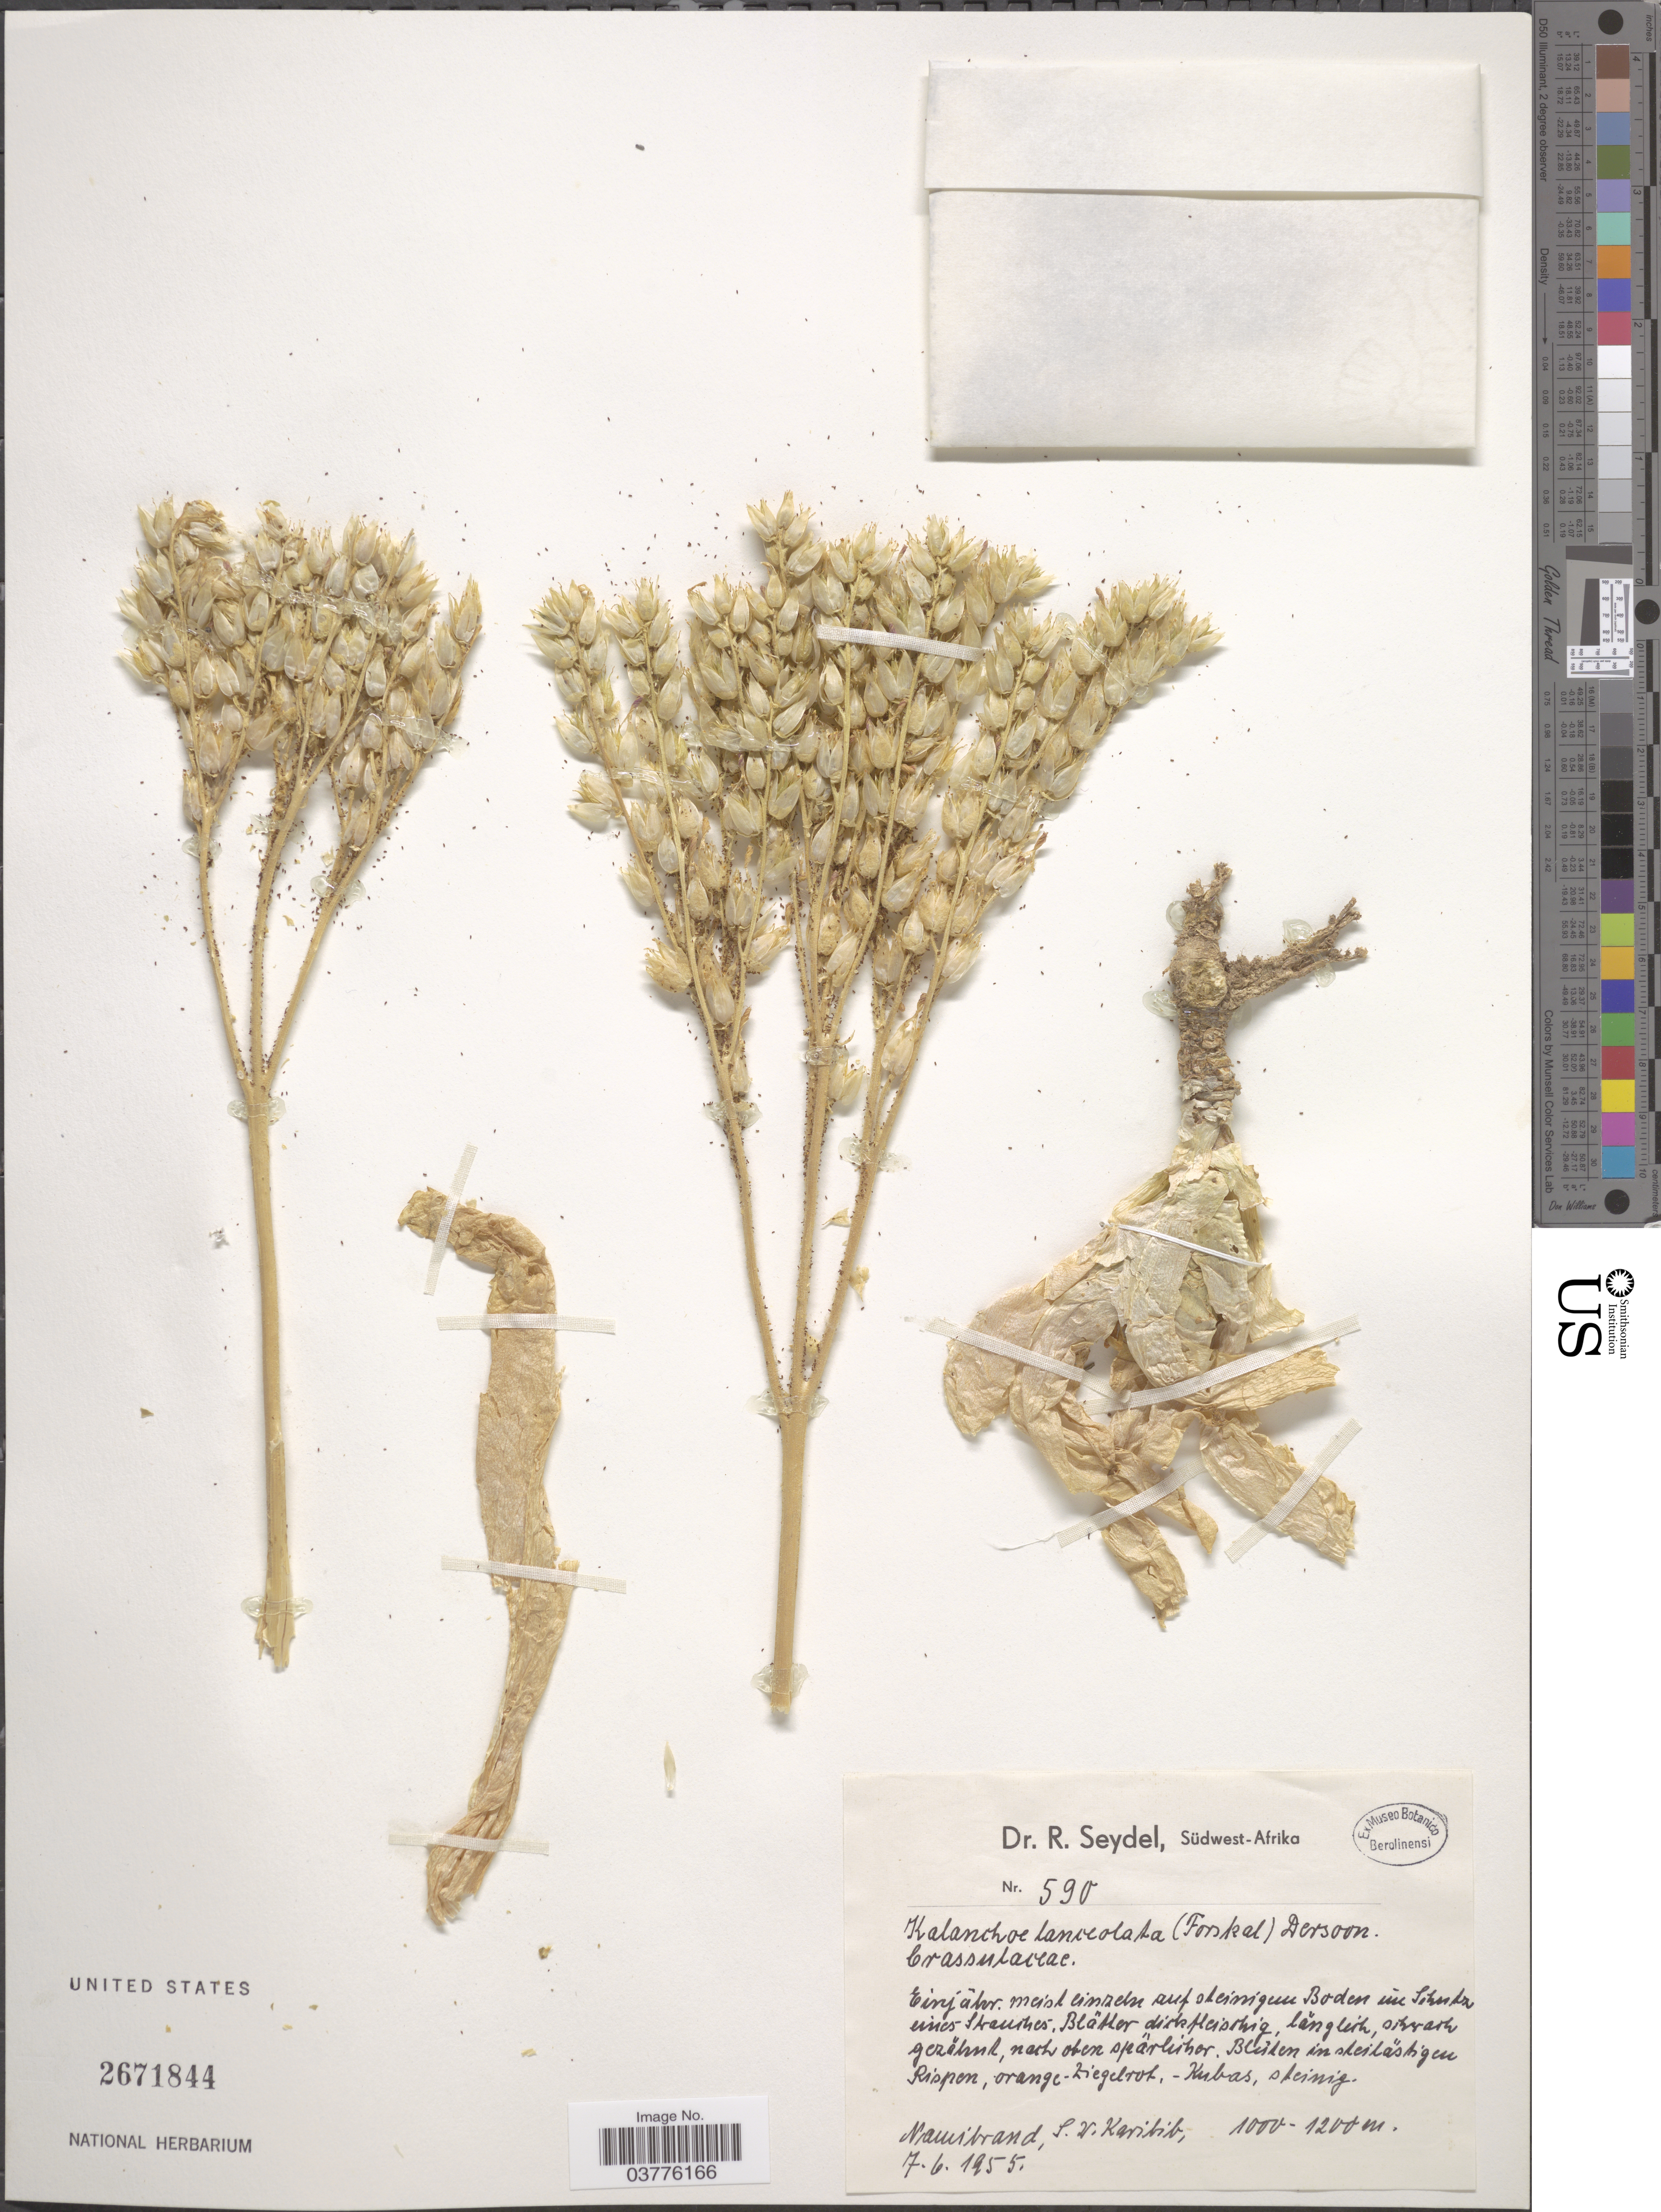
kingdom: Plantae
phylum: Tracheophyta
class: Magnoliopsida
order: Saxifragales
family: Crassulaceae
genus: Kalanchoe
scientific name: Kalanchoe lanceolata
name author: (Forssk.) Pers.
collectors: R. Seydel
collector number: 590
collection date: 1955-06-07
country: Namibia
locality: Südwest-Afrika. Namibrand, S. W. Karibib.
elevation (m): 1000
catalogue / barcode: US 2671844